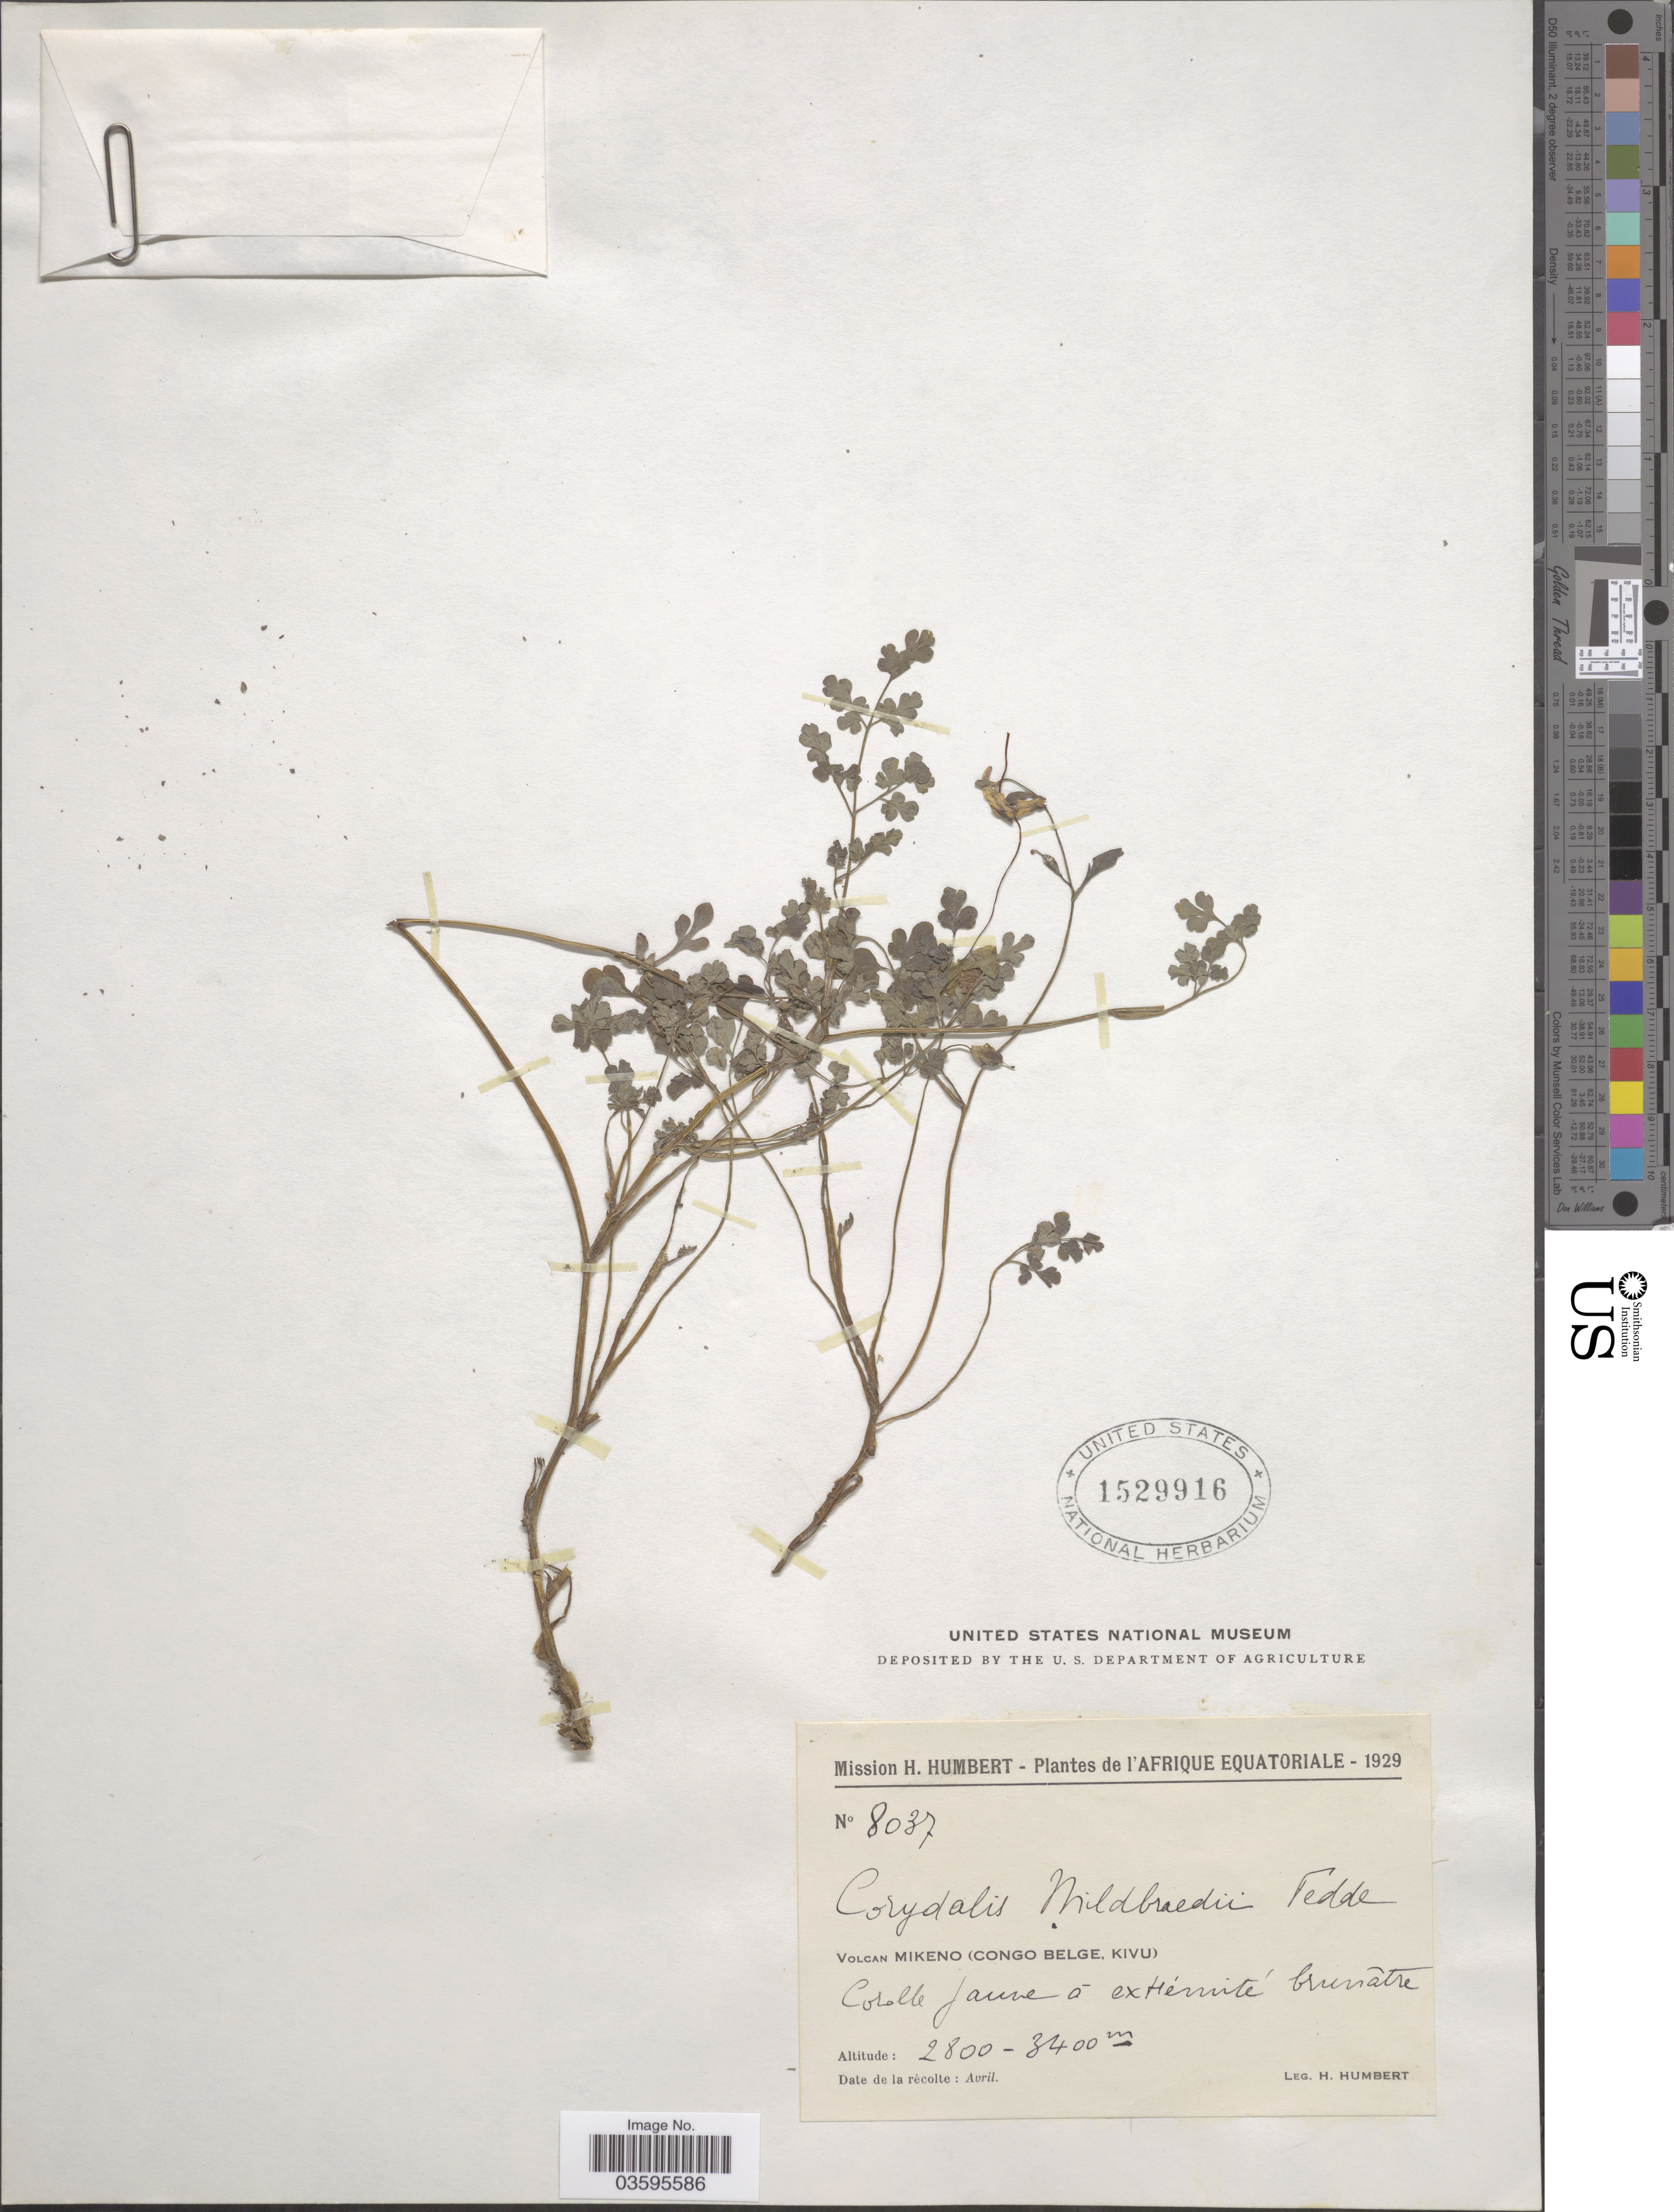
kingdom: Plantae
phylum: Tracheophyta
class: Magnoliopsida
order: Ranunculales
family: Papaveraceae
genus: Corydalis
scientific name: Corydalis mildbraedii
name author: Fedde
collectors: H. Humbert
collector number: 8037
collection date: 1929-04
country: Congo, Democratic Republic of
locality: Afrique Equatoriale. Volcan Mikeno (Congo Belge, Kivu).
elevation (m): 2800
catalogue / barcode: US 1529916